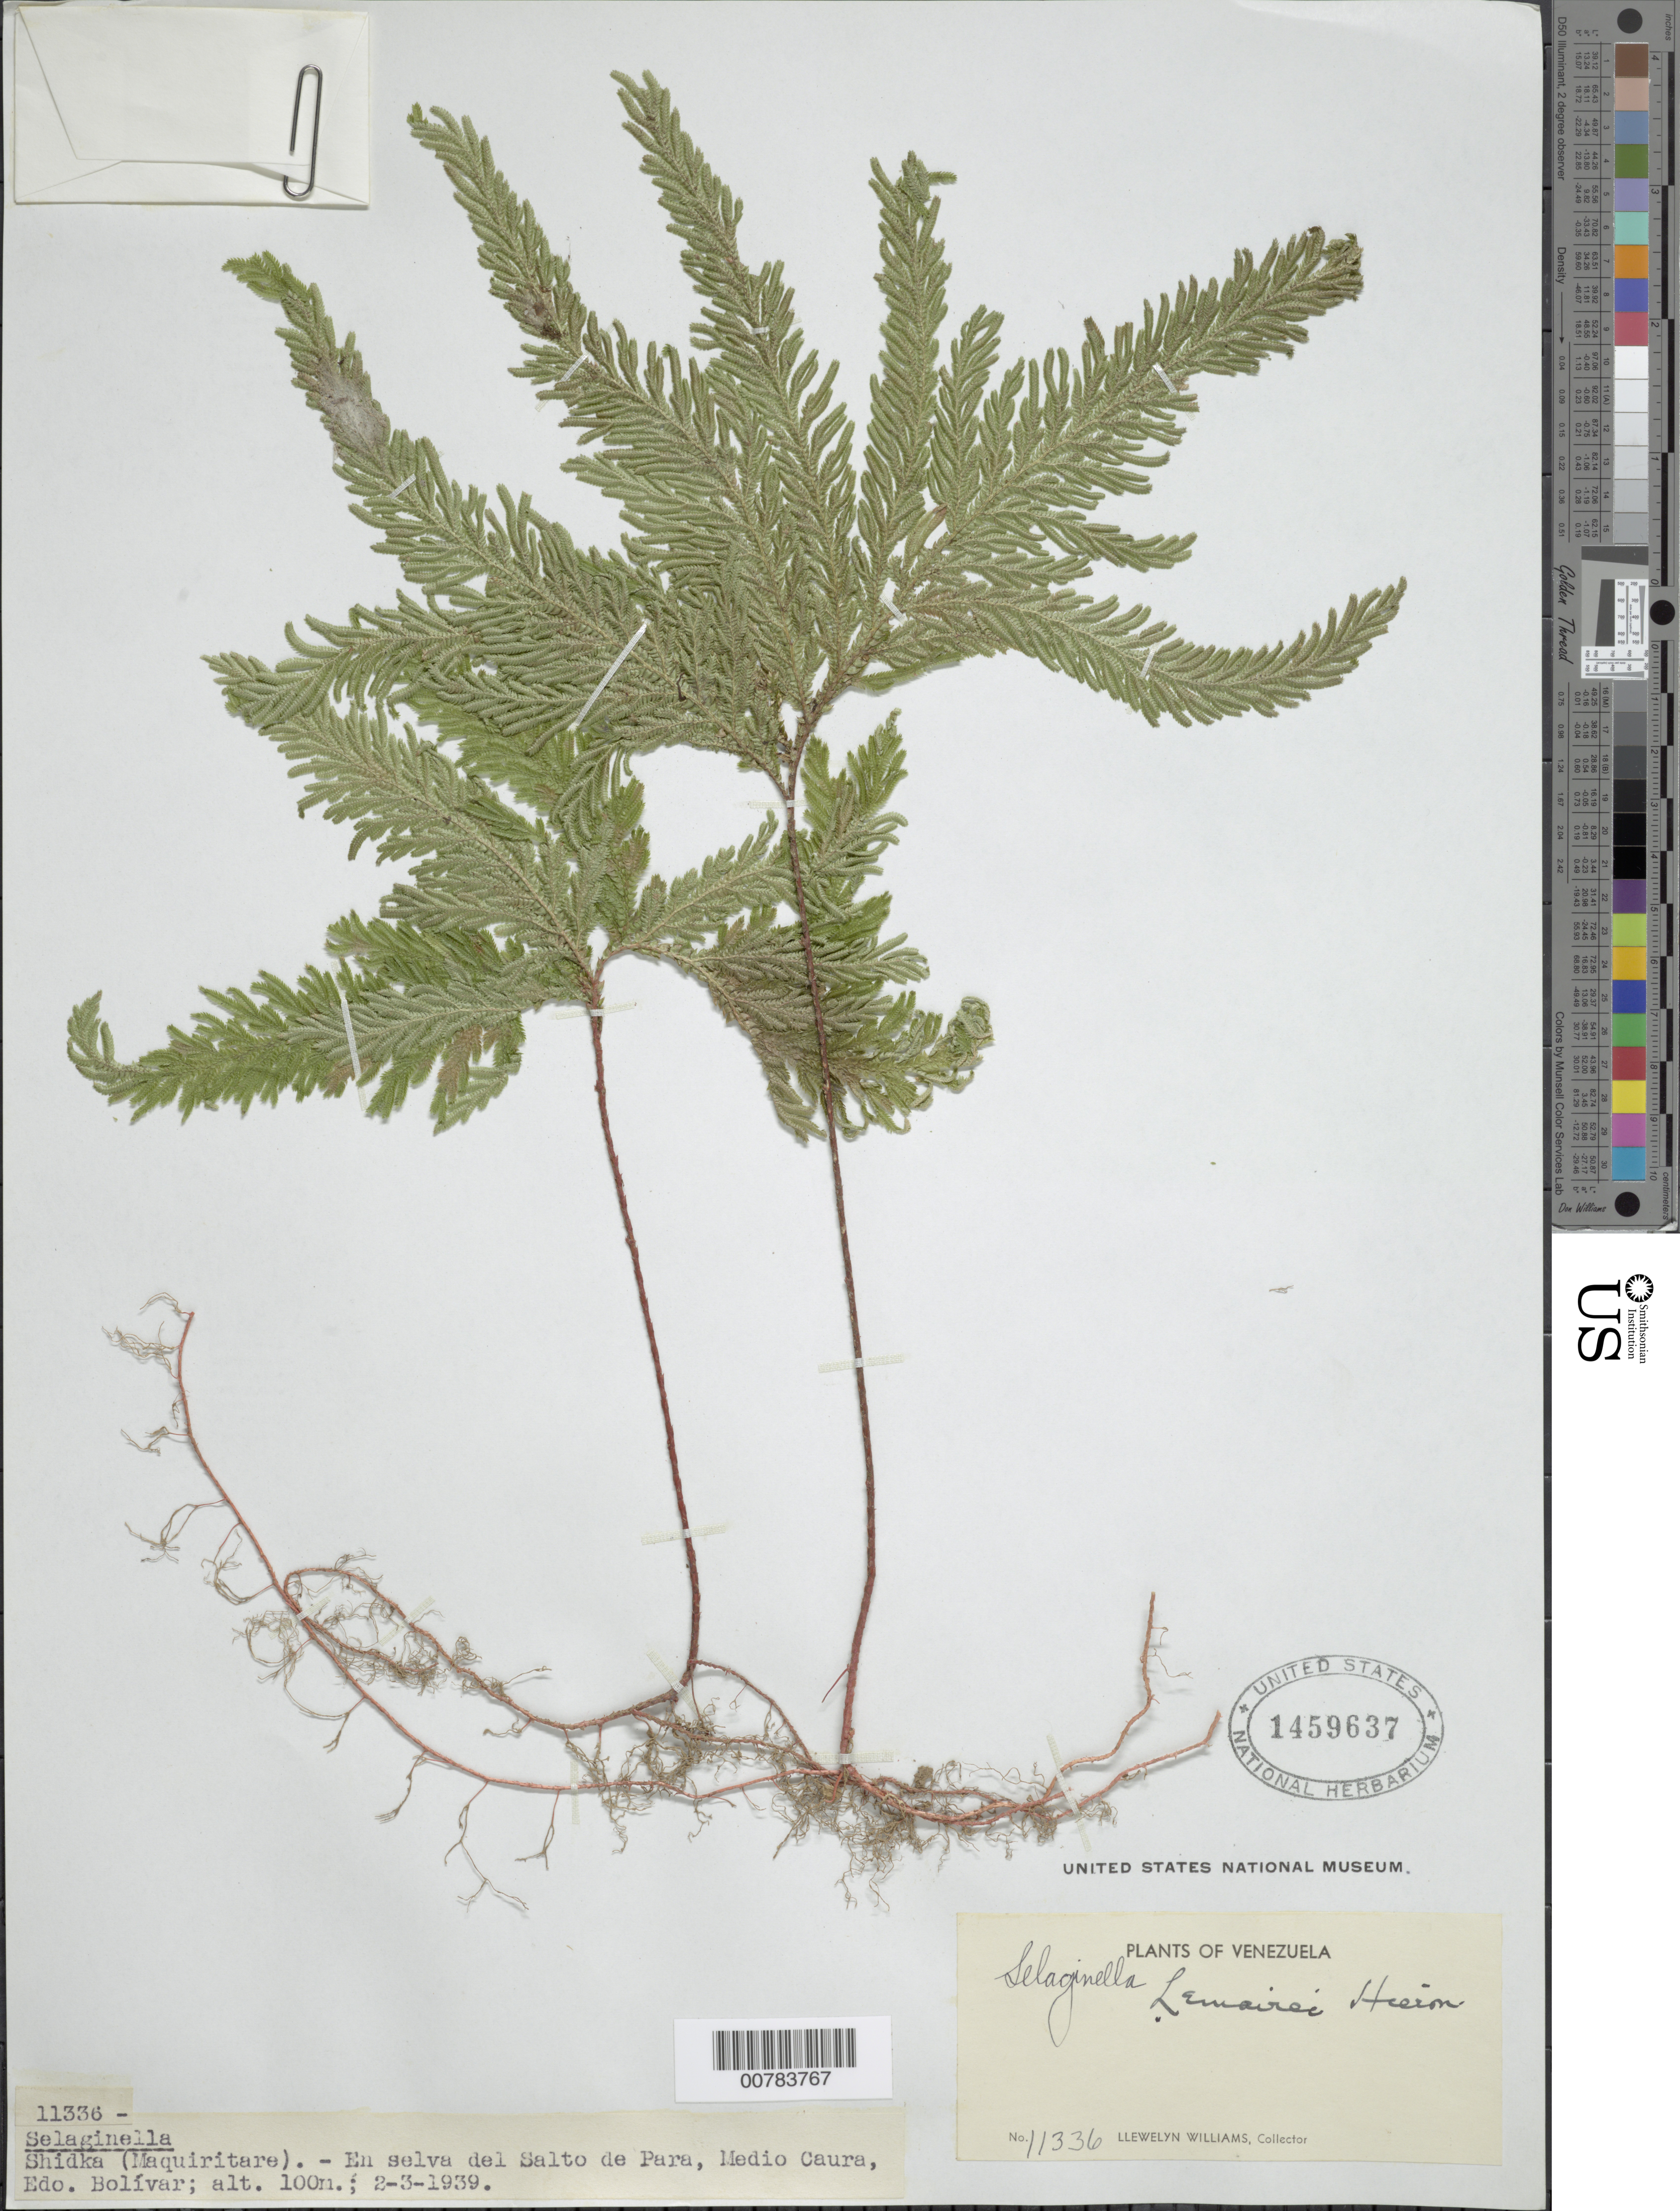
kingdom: Plantae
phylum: Tracheophyta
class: Lycopodiopsida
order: Selaginellales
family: Selaginellaceae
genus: Selaginella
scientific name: Selaginella umbrosa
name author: Lem. ex Hieron.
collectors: Ll. Williams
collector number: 11336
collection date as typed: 2-Mar-39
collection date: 1939-03-02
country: Venezuela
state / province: Bolívar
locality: Salto de Para, Medio Caura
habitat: Selva, Shidka (Maquiritare)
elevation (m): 100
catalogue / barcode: US 1459637